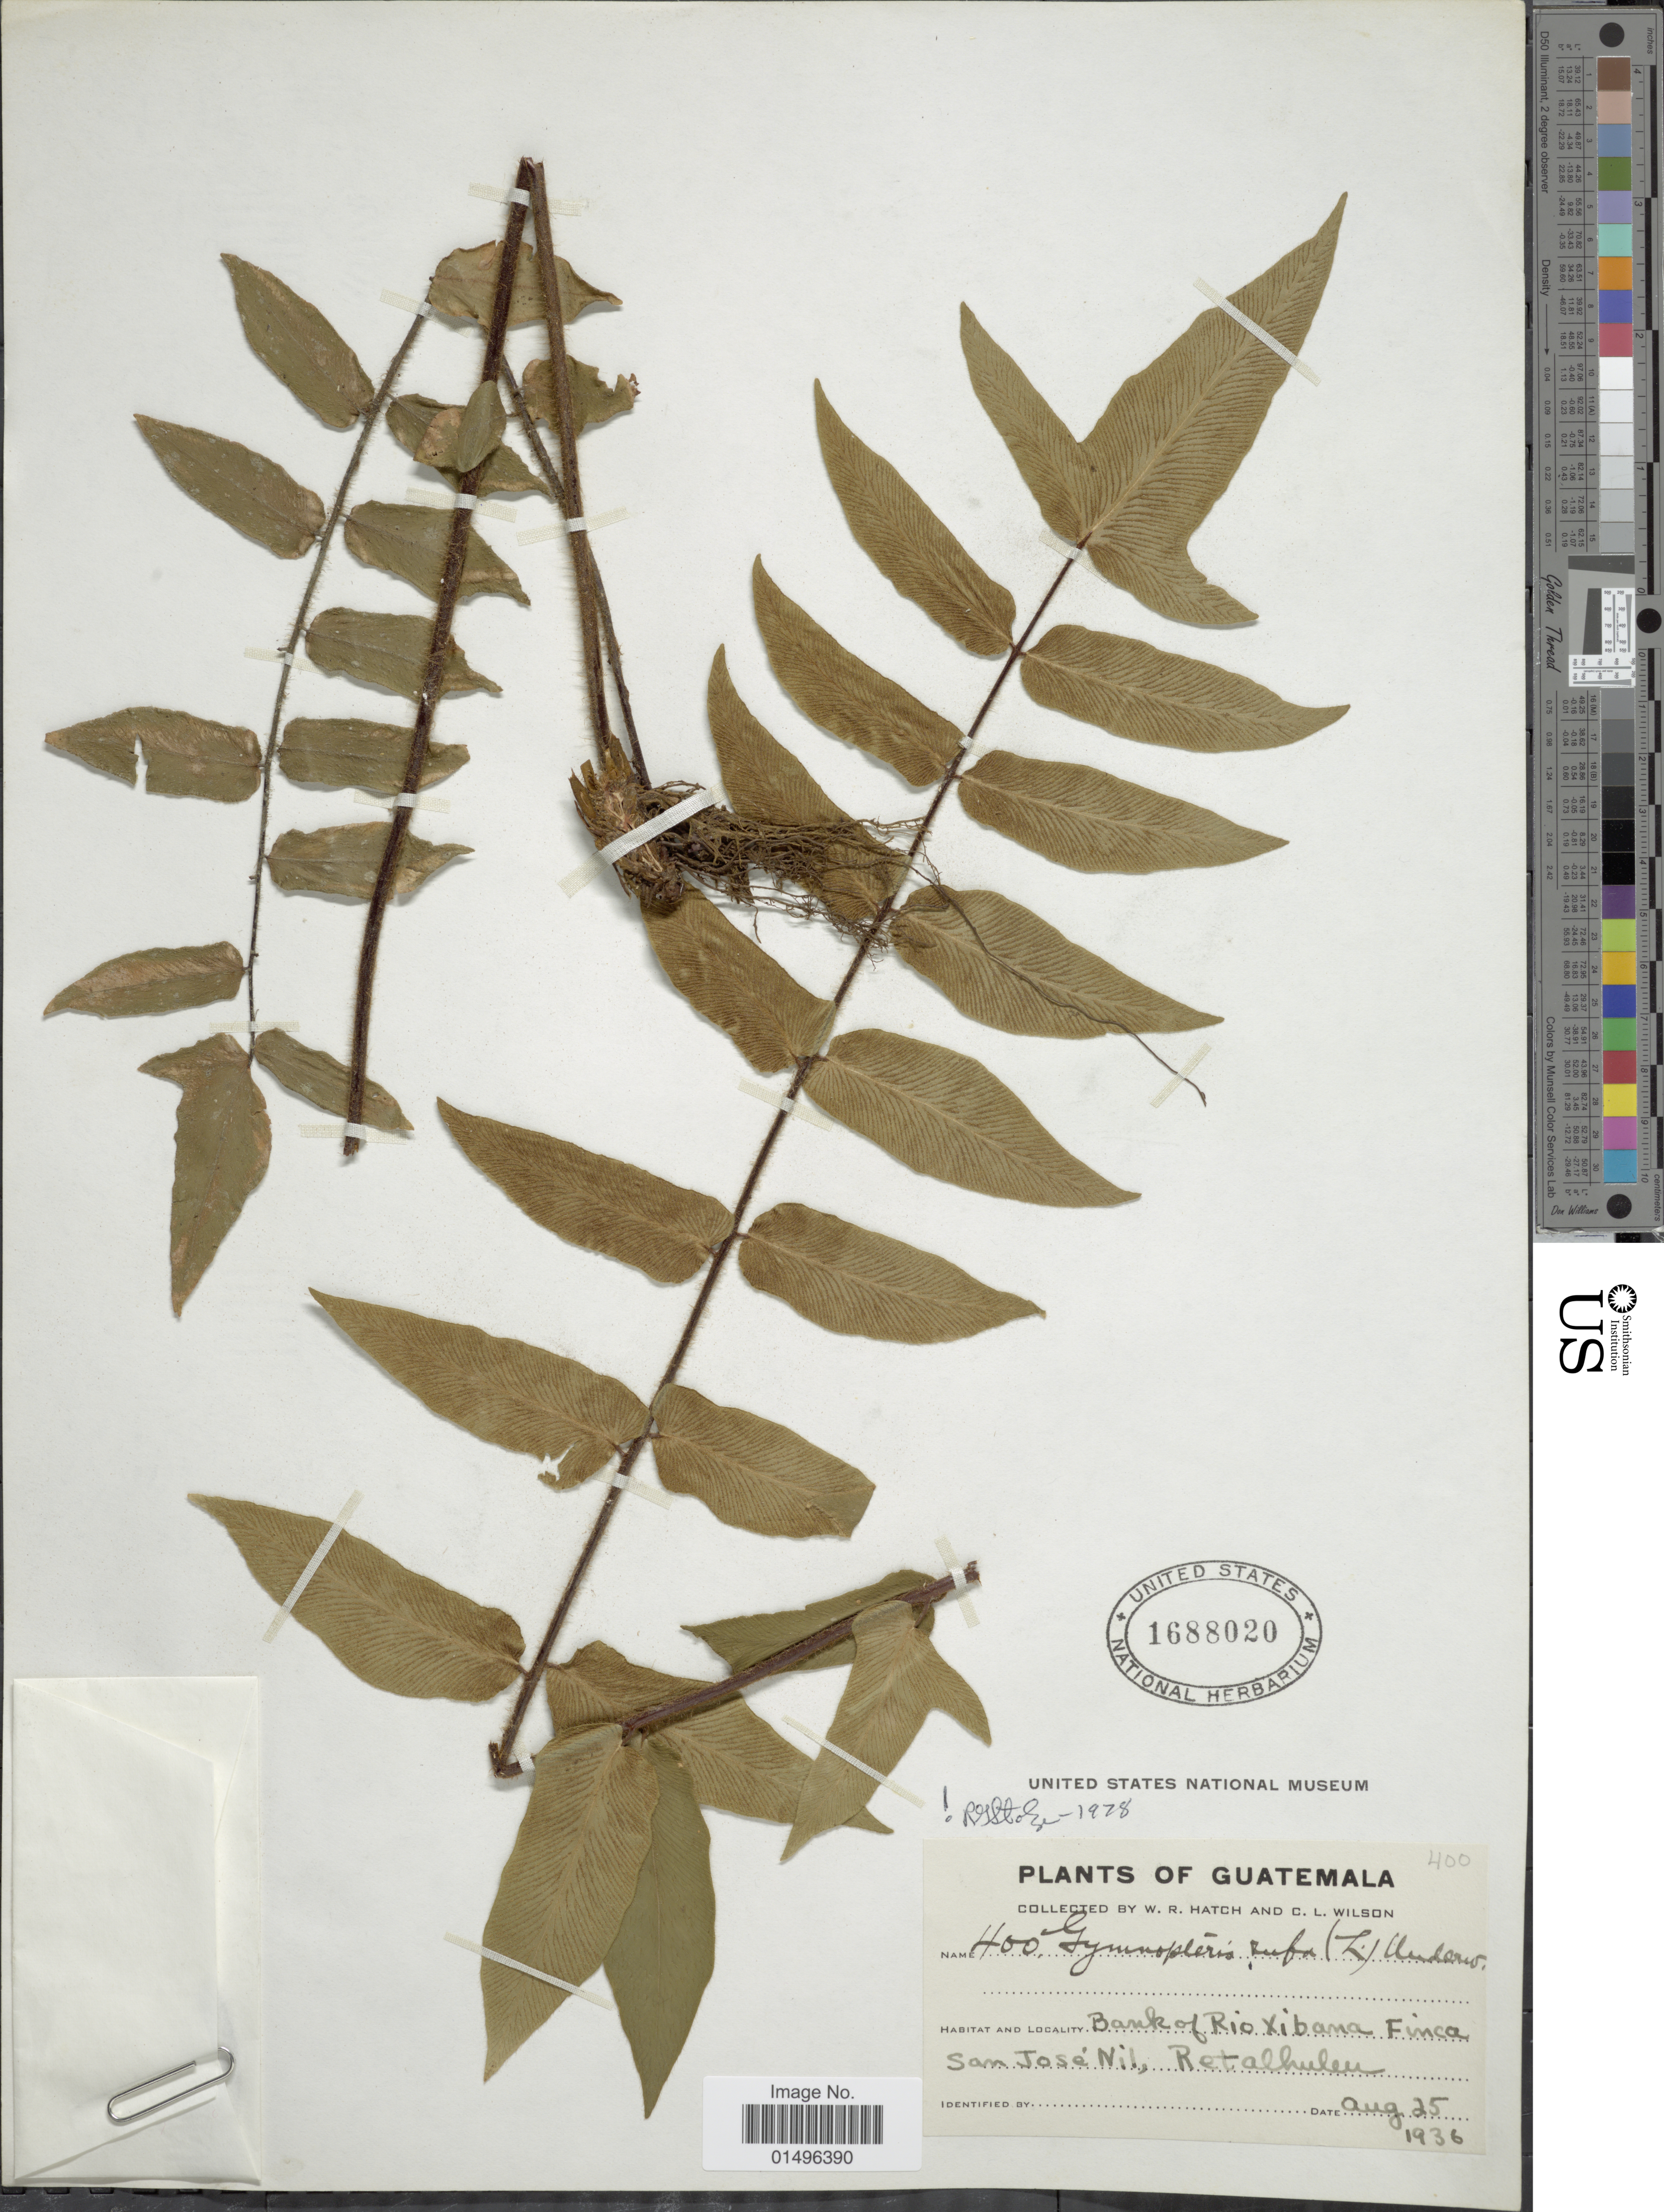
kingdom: Plantae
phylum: Tracheophyta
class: Polypodiopsida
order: Polypodiales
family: Pteridaceae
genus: Hemionitis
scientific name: Hemionitis rufa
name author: (L.) Sw.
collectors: W. Hatch & C. L. Wilson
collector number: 400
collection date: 1936-08-25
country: Guatemala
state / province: Retalhuleu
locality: Guatemala, Bank of Rio Xibana Finca San Jose Nil.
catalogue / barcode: US 1688020